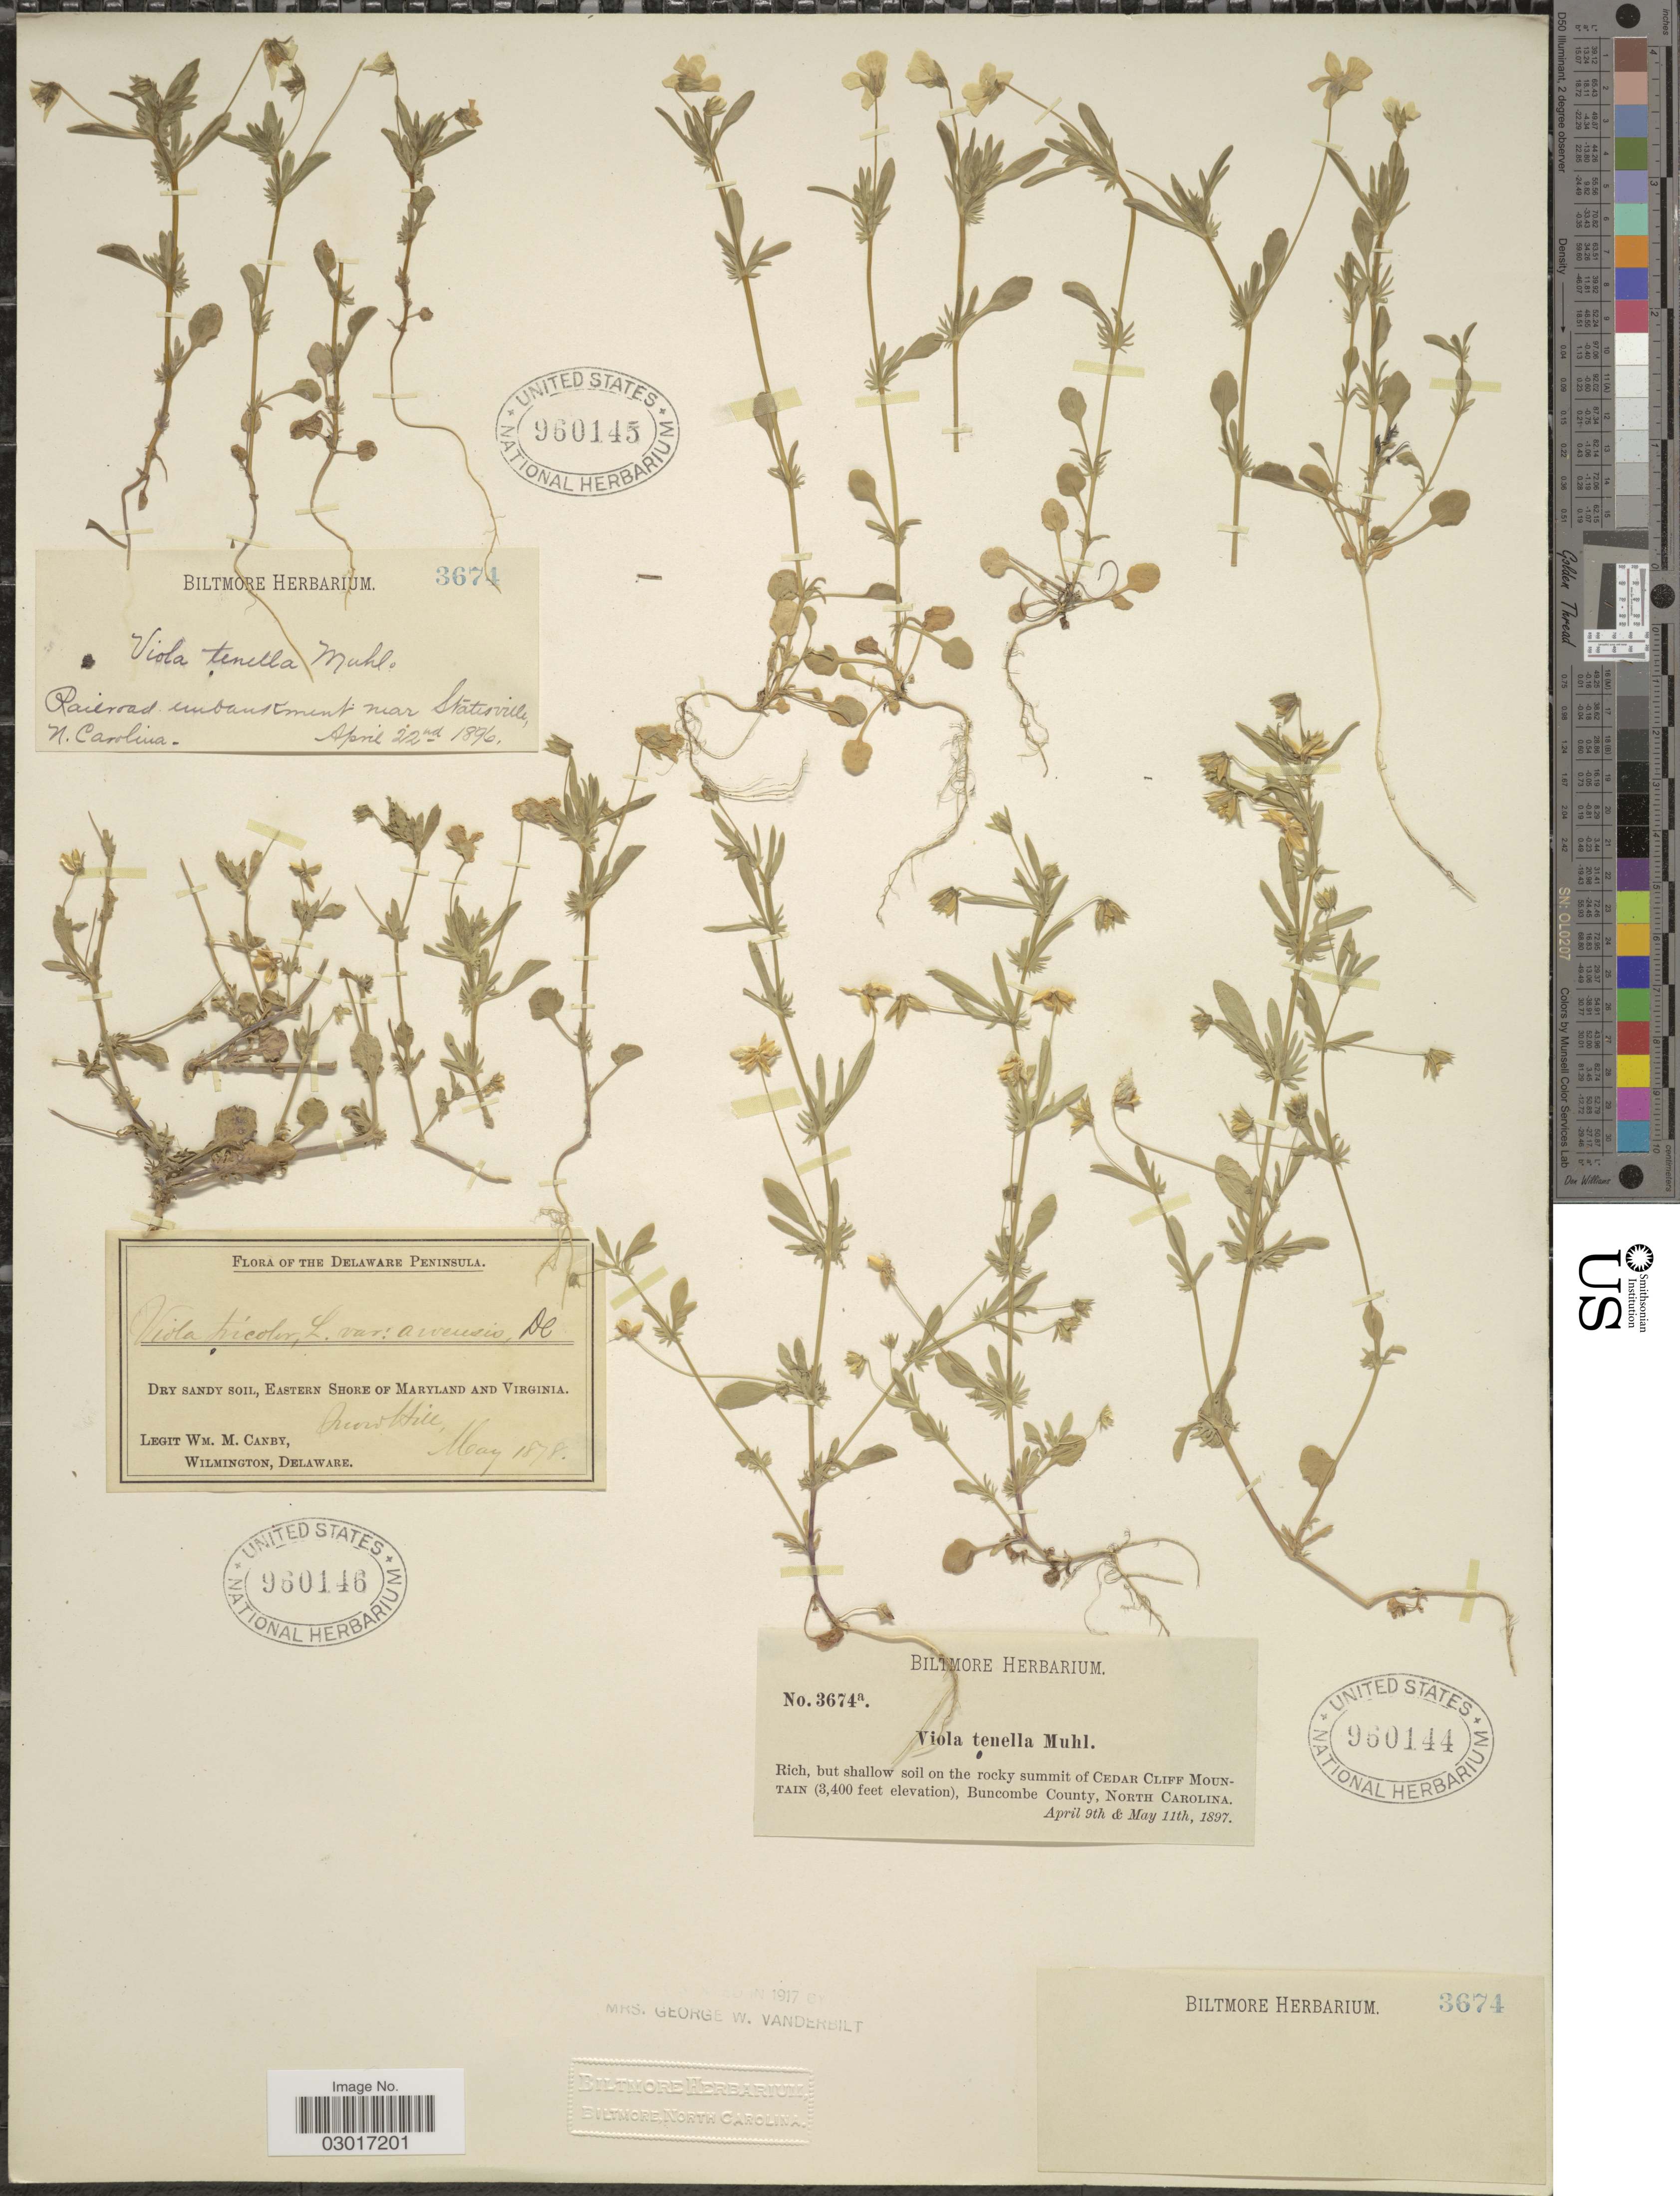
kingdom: Plantae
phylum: Tracheophyta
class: Magnoliopsida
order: Malpighiales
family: Violaceae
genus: Viola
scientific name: Viola tenella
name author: Muhl. ex Schwein.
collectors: W. M. Canby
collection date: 1878-05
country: United States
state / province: Delaware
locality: Dry sandy soil, Eastern Shore of Maryland and Virginia. Snow Hill.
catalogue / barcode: US 960146-3